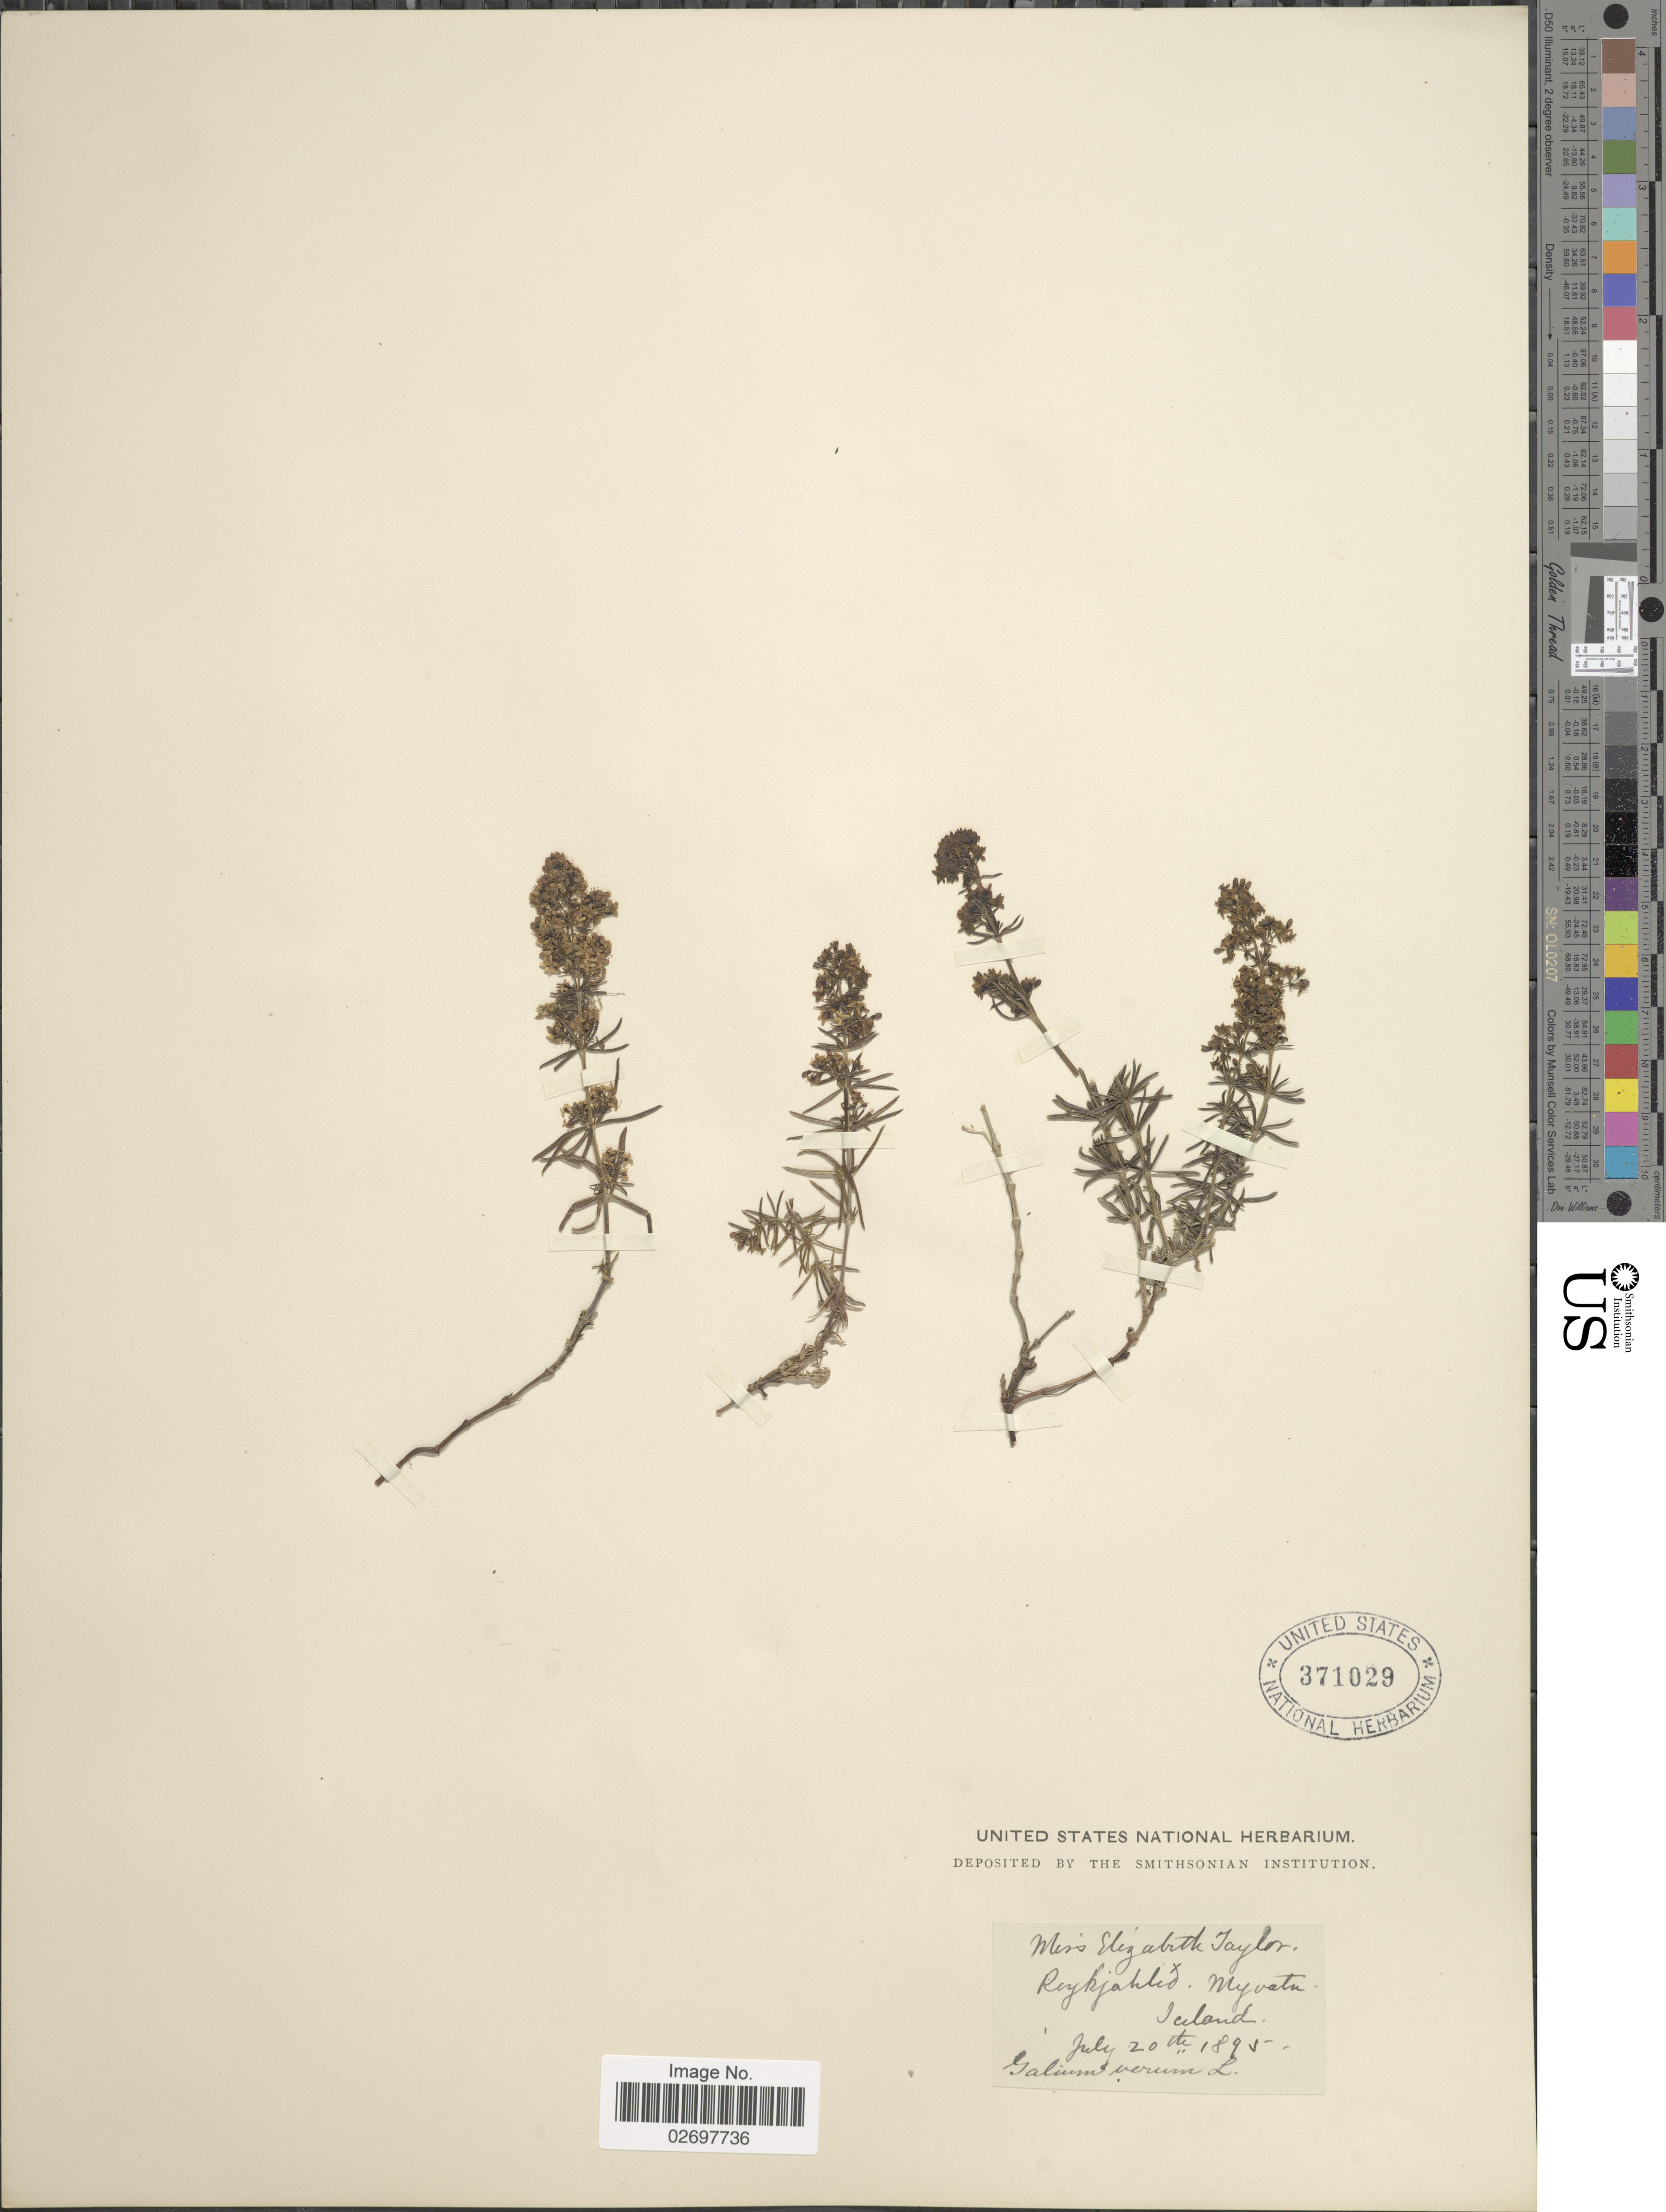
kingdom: Plantae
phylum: Tracheophyta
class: Magnoliopsida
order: Gentianales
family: Rubiaceae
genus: Galium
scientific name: Galium verum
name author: L.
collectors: E. L. Taylor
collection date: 1895-07-20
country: Iceland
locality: Reykjalid, Myvatu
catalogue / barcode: US 371029